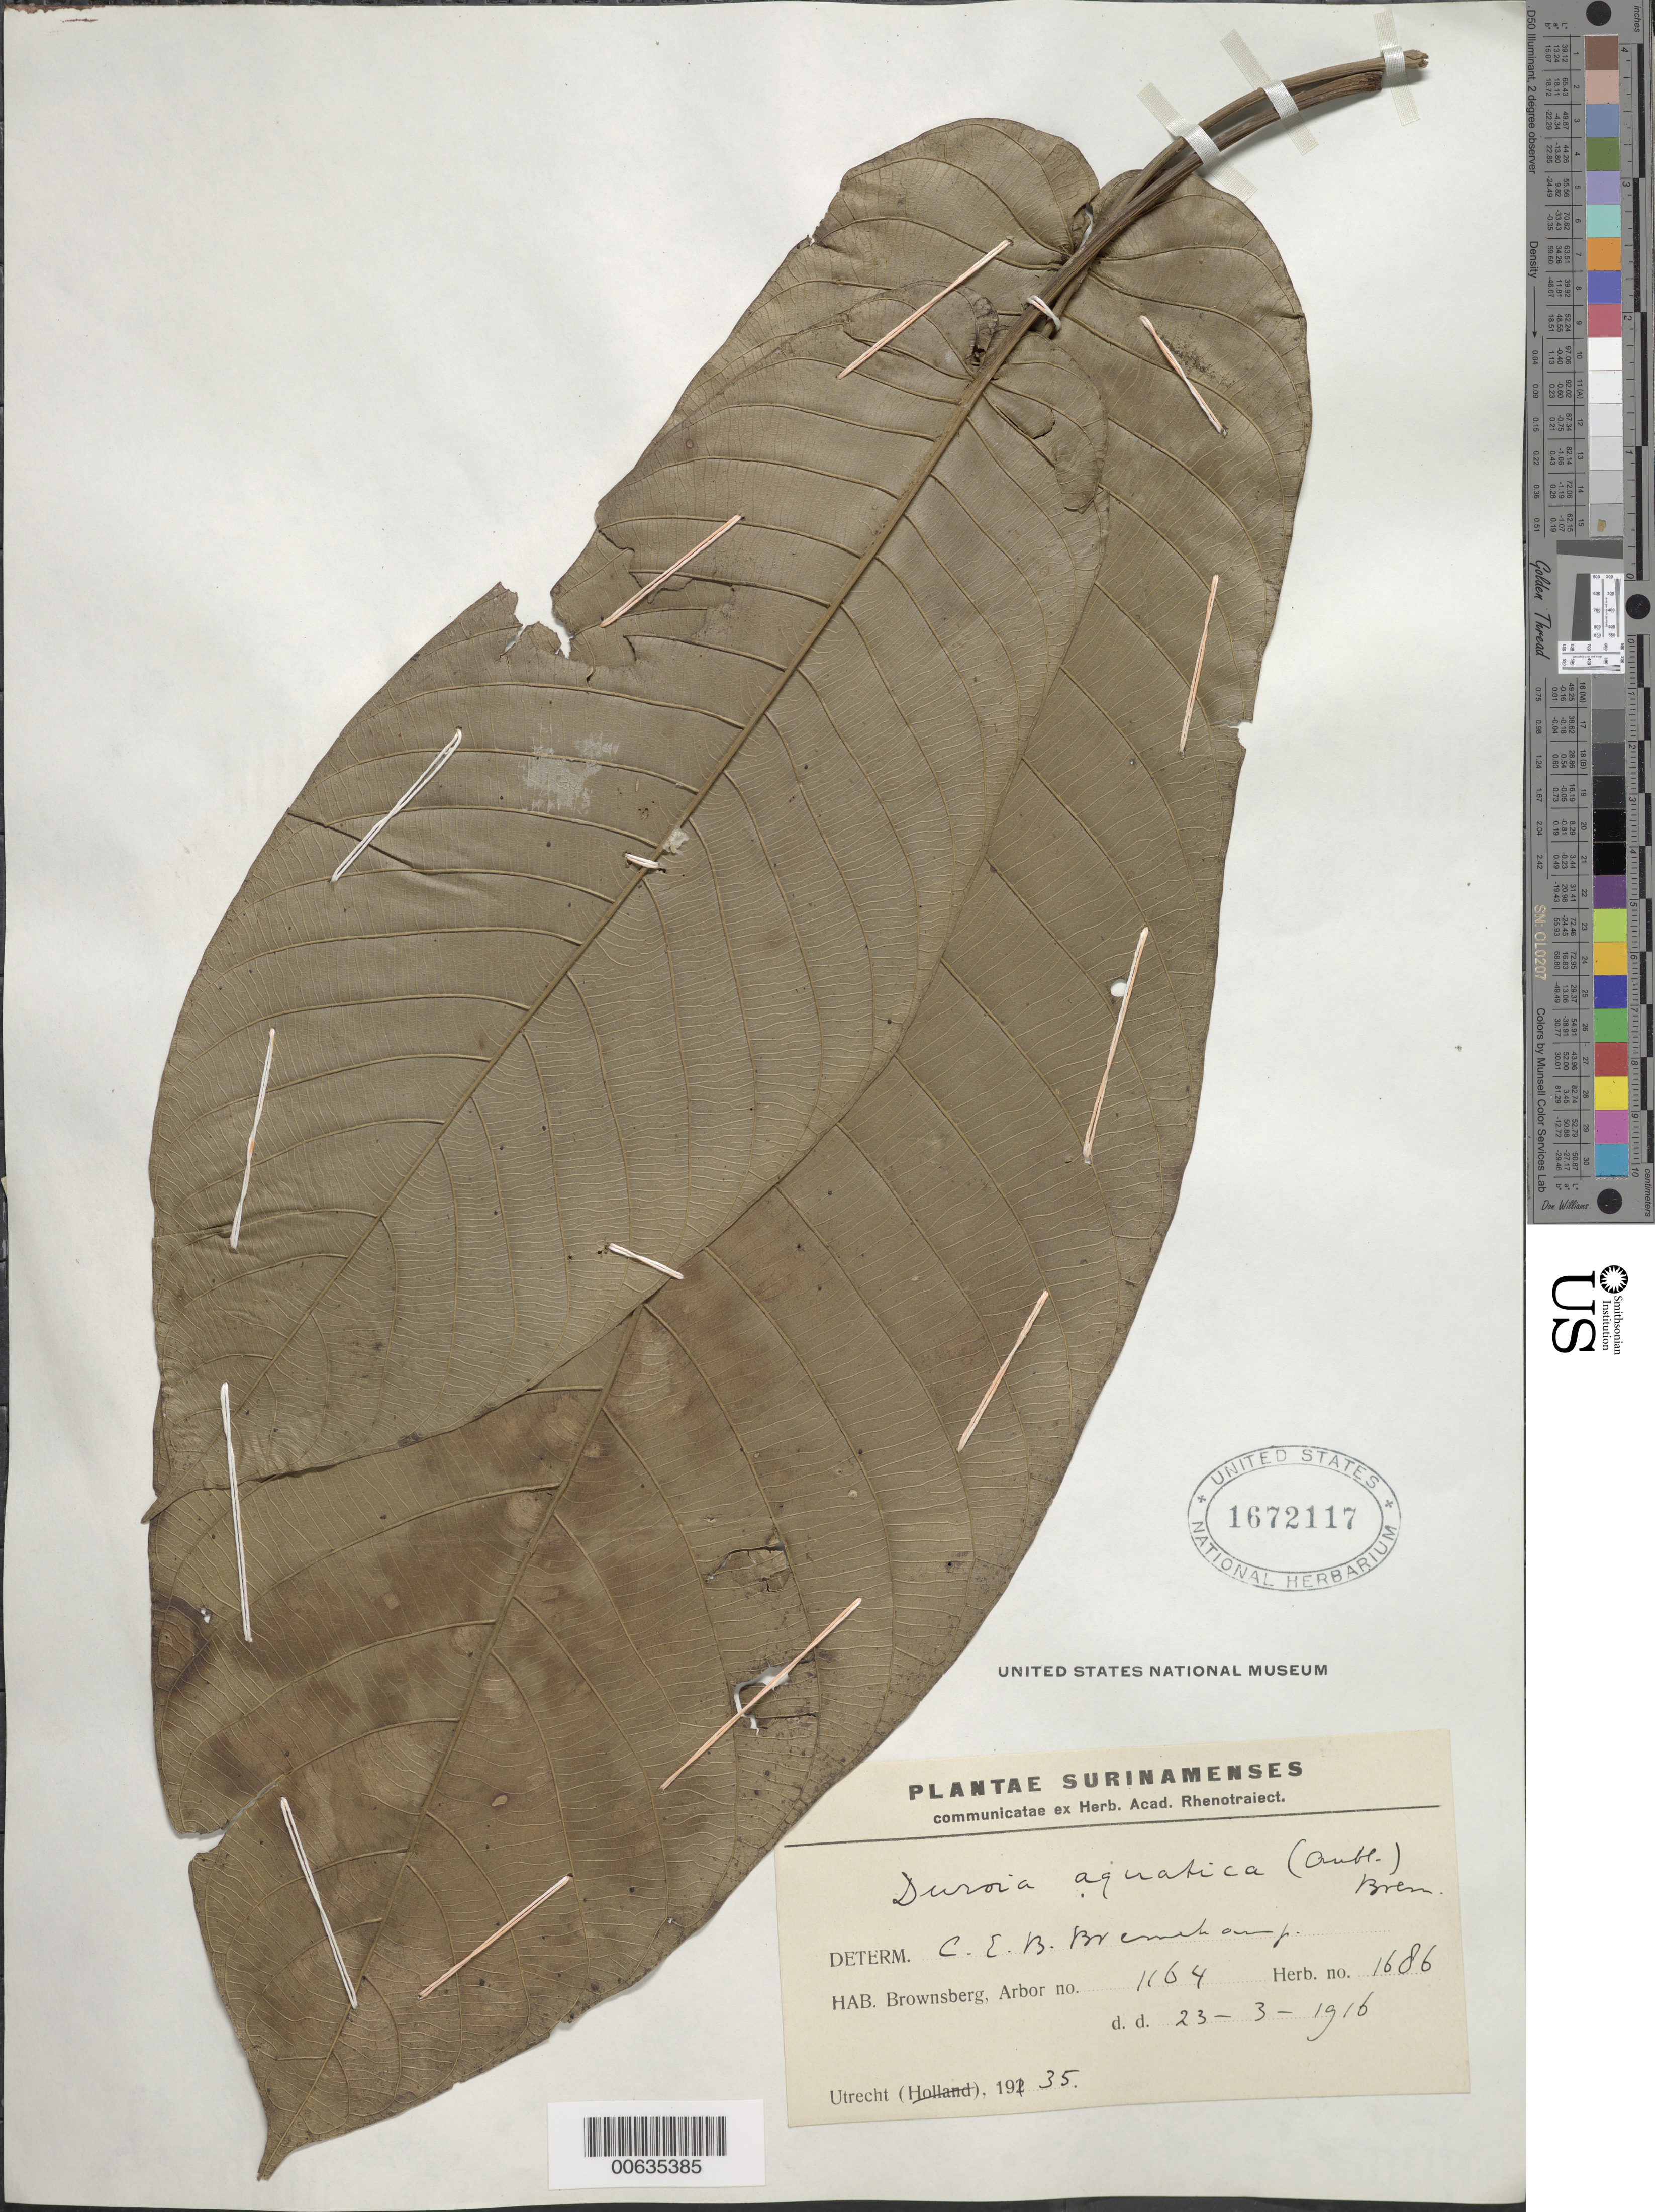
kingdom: Plantae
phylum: Tracheophyta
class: Magnoliopsida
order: Gentianales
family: Rubiaceae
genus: Duroia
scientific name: Duroia aquatica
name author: (Aubl.) Bremek.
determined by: Bremekamp, C. E. B.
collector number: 1686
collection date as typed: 23-Mar-16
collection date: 1916-03-23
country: Suriname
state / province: Brokopondo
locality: Brownsberg, Forest Reserve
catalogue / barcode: US 1672117